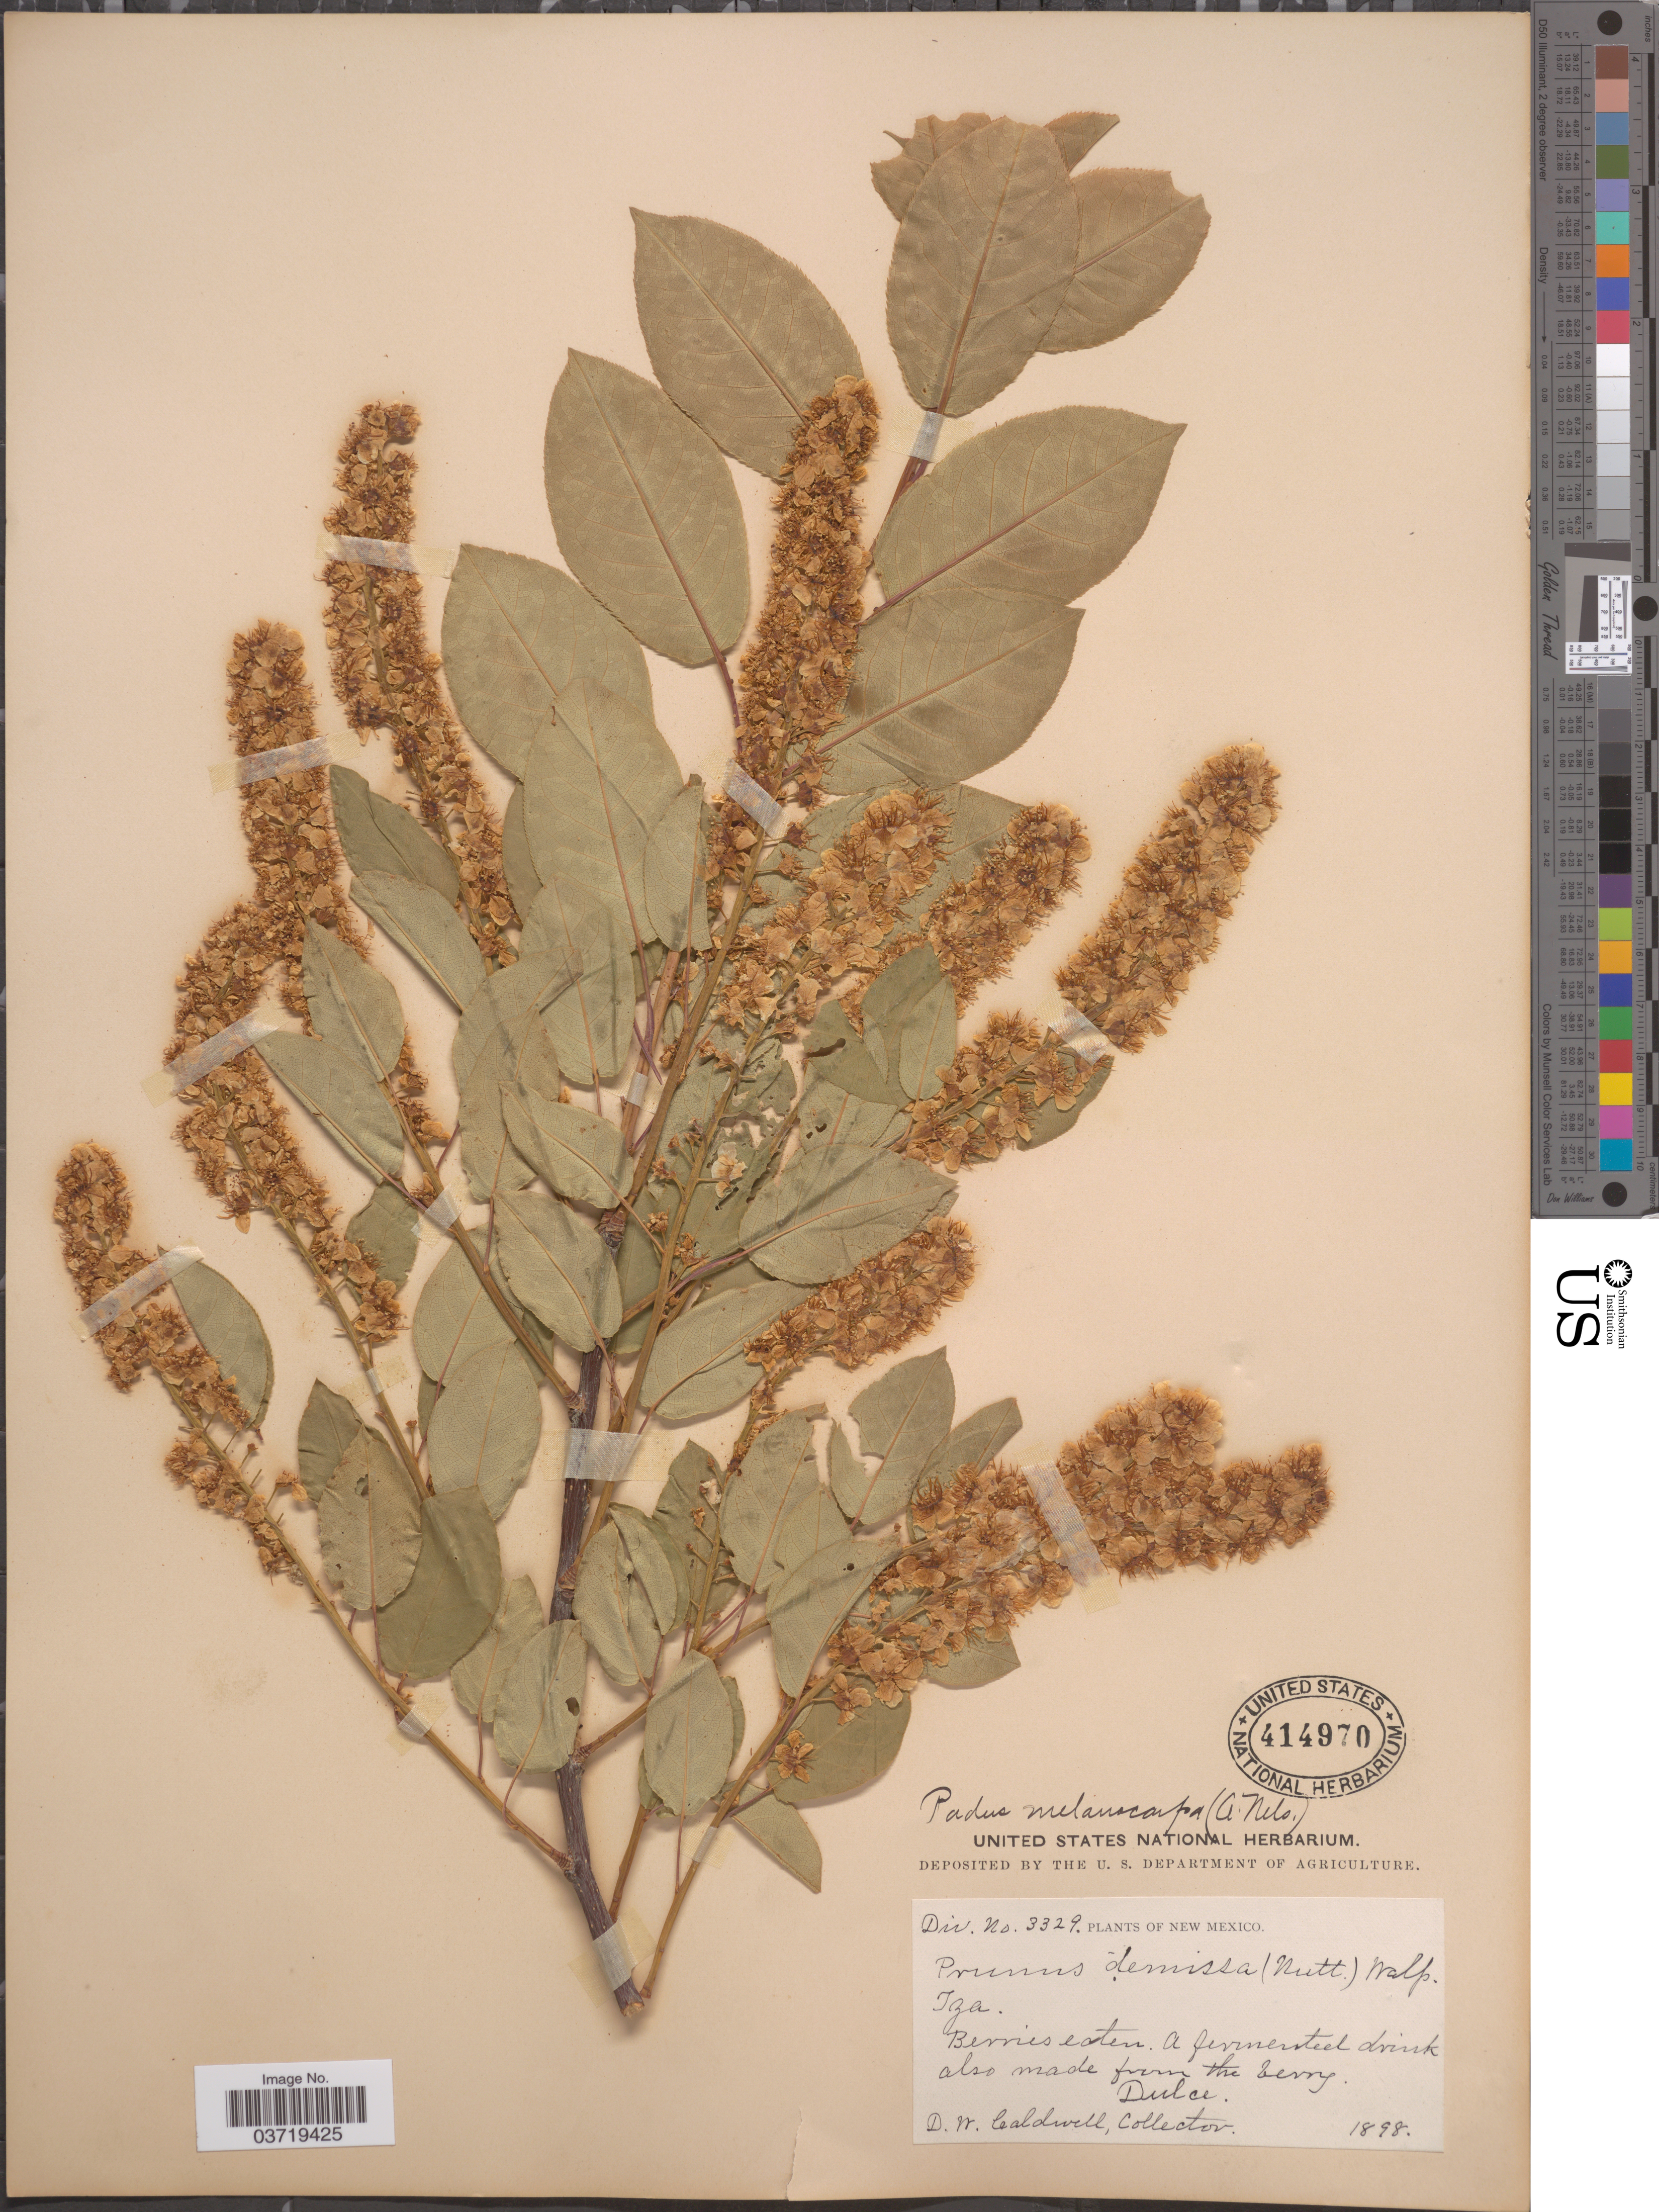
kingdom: Plantae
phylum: Tracheophyta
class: Magnoliopsida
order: Rosales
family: Rosaceae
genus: Prunus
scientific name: Prunus virginiana var. demissa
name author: (Nutt.) Torr.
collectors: D. Caldwell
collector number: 3329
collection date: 1898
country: United States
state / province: New Mexico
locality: Dulce.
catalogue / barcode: US 414970